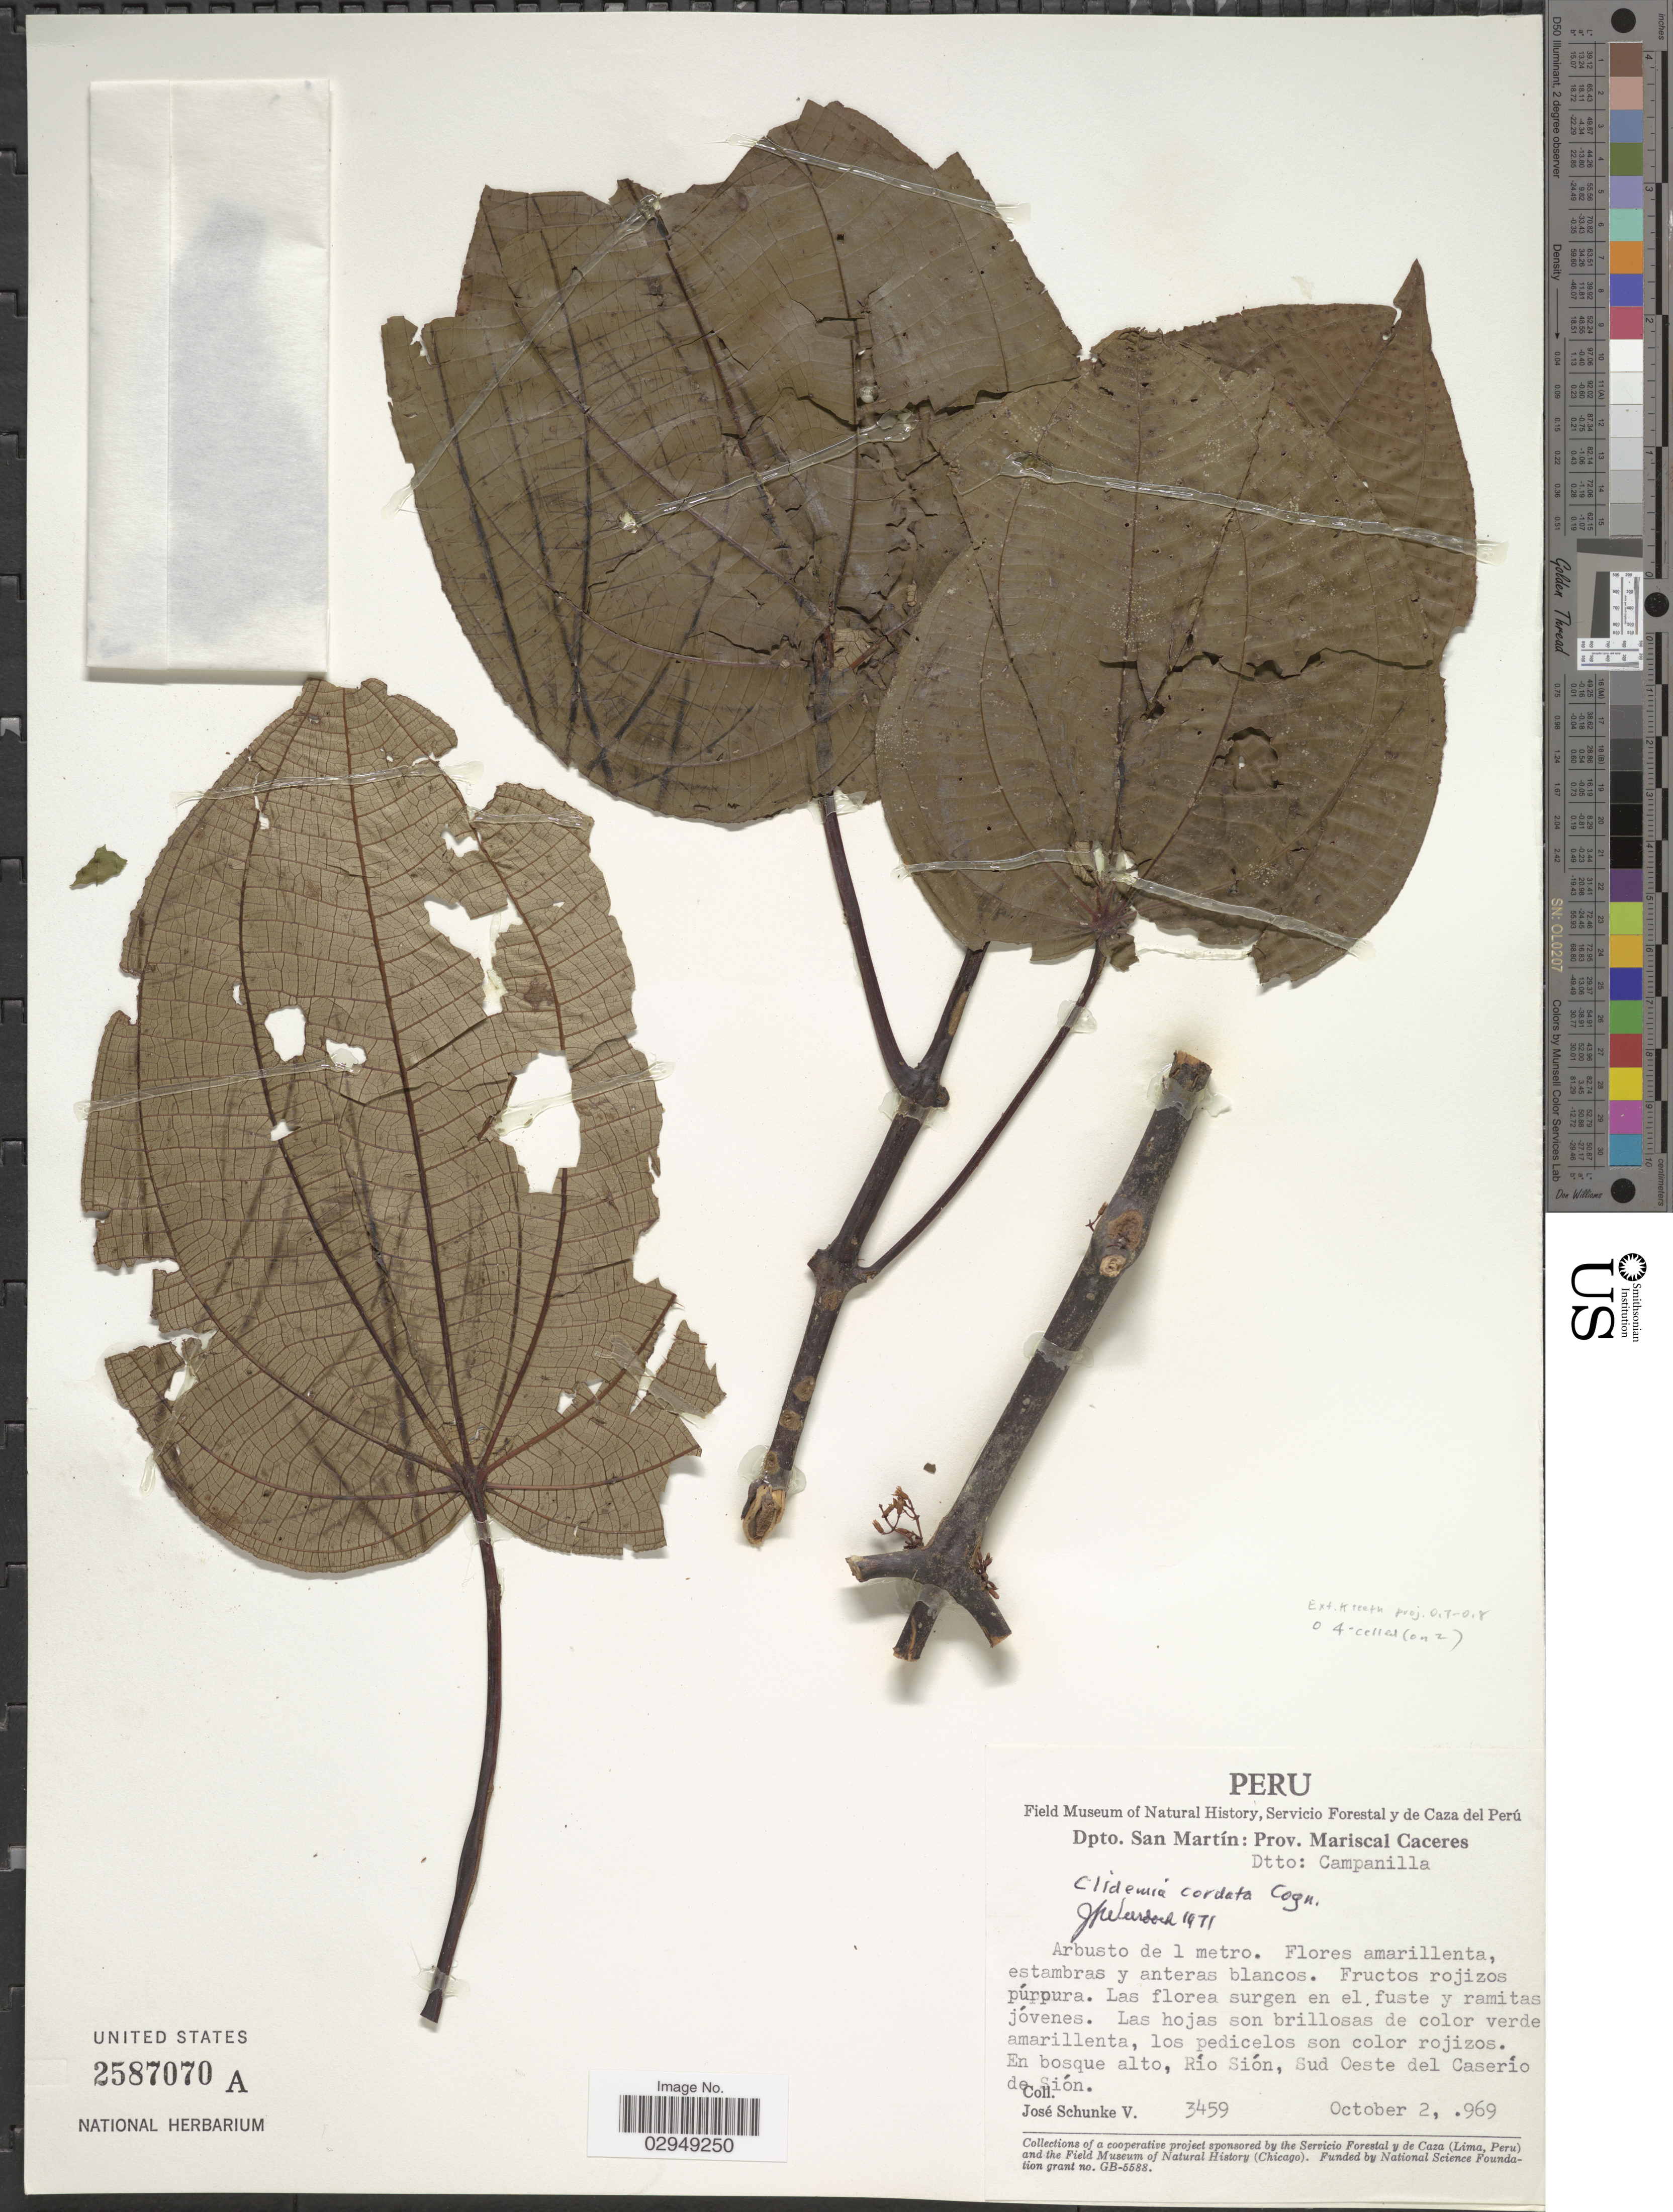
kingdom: Plantae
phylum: Tracheophyta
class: Magnoliopsida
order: Myrtales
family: Melastomataceae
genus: Clidemia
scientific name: Clidemia discolor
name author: (Triana) Cogn.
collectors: J. Schunke Vigo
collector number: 3459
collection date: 1969-10-02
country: Peru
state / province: San Martín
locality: Dpto. San Martín, Prov. Mariscal Caceres, Dtto. Campanilla, Río Síon, Sud Oeste del Caserío de Sión.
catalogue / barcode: US 2587070A